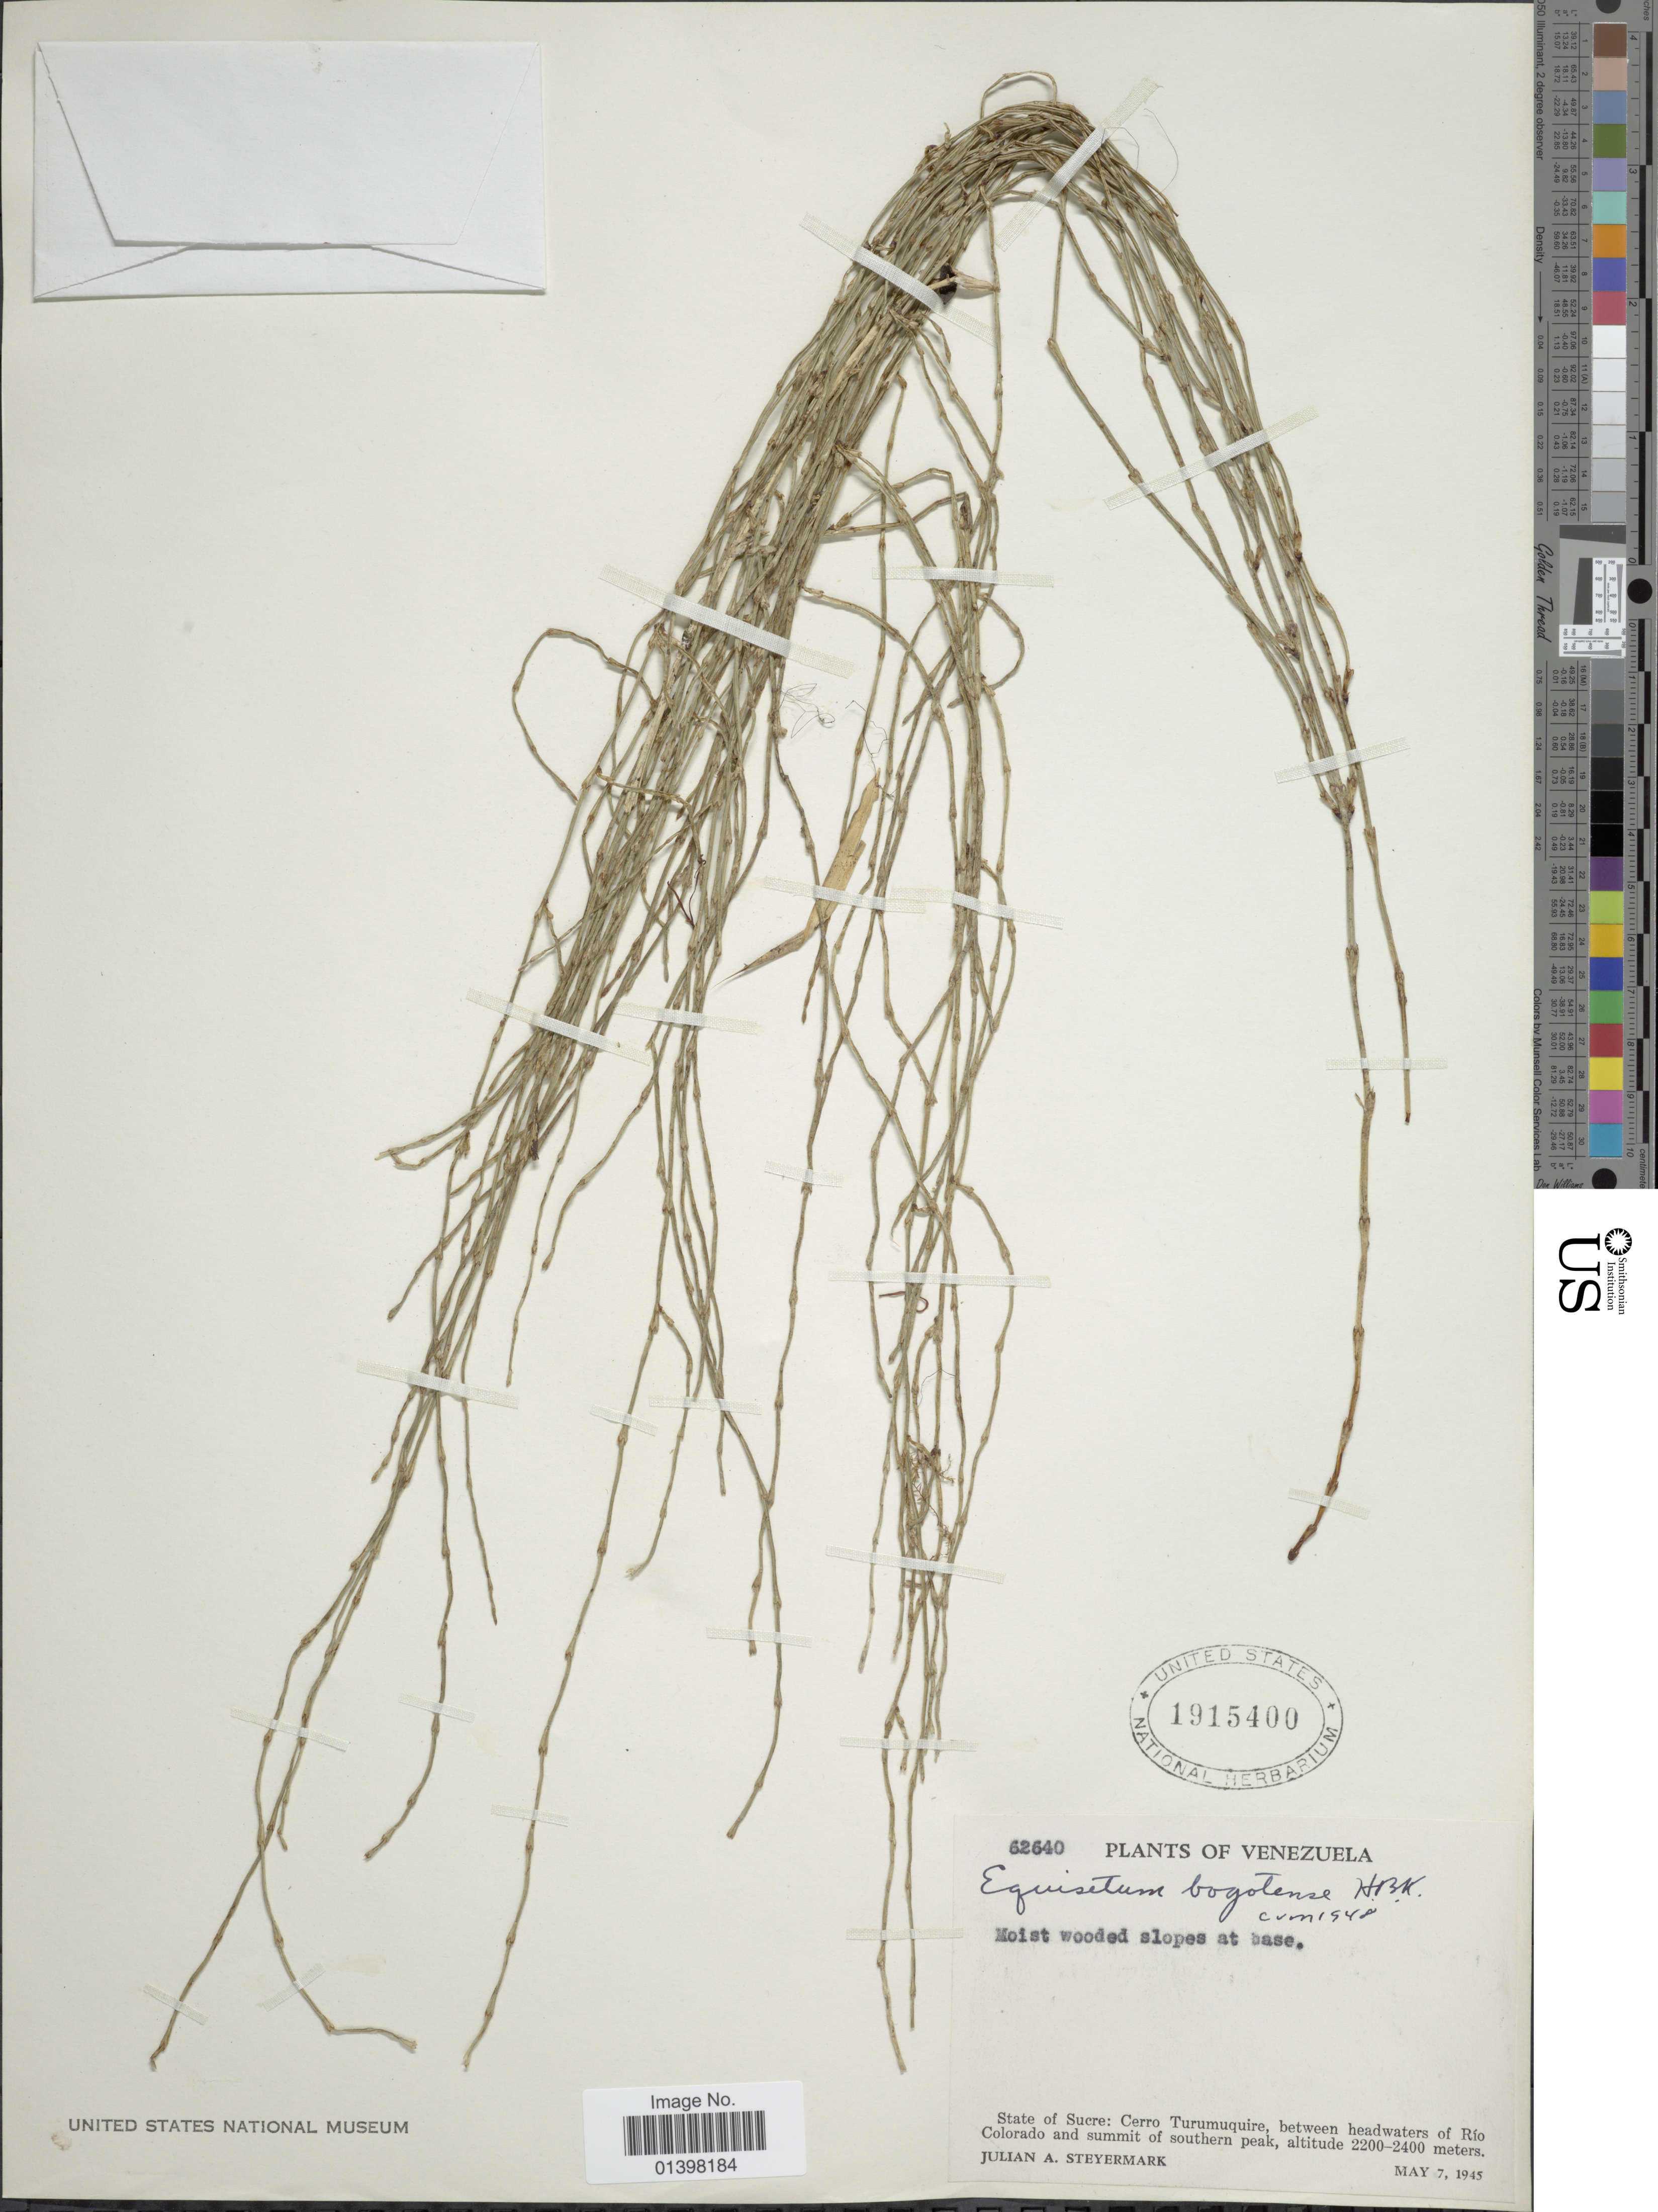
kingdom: Plantae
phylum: Tracheophyta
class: Polypodiopsida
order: Equisetales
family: Equisetaceae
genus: Equisetum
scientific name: Equisetum bogotense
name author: Kunth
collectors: J. Steyermark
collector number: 62640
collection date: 1945-05-07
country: Venezuela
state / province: Sucre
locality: Cerro Turumuquier, between headwaters of Río Colorado and summit of southern peak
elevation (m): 2200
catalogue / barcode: US 1915400